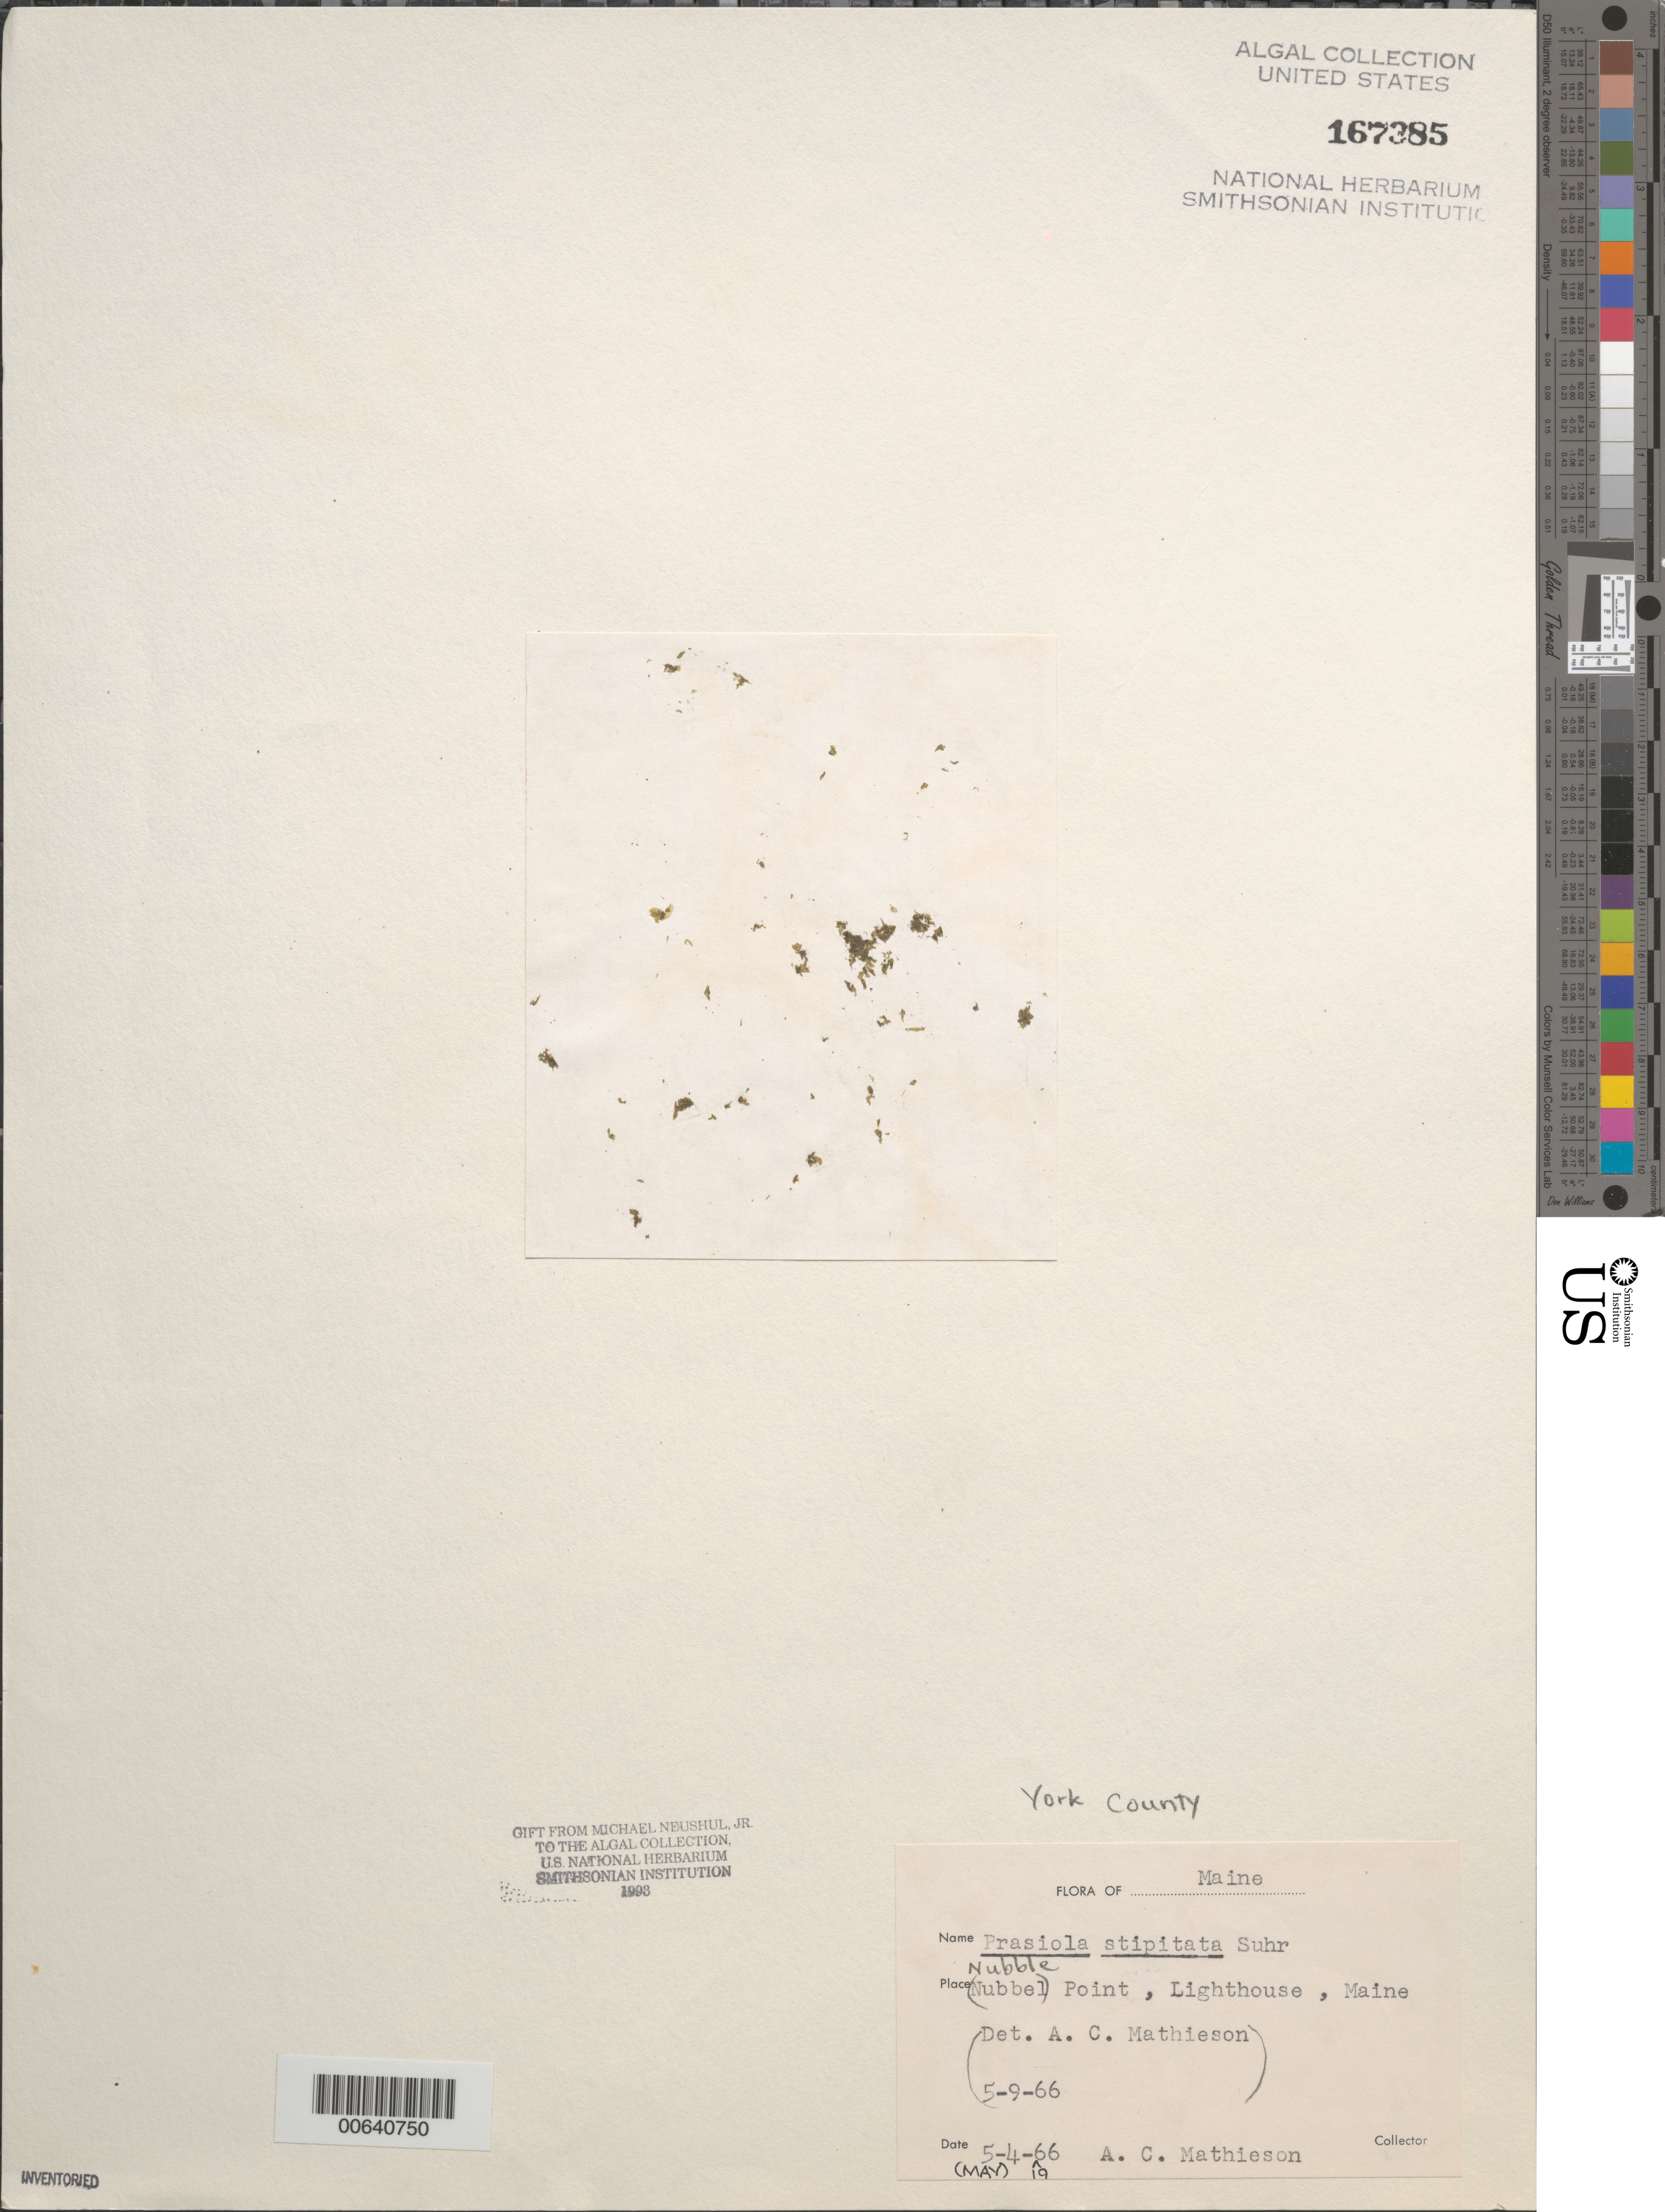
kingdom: Plantae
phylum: Chlorophyta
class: Trebouxiophyceae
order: Prasiolales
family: Prasiolaceae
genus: Prasiola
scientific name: Prasiola stipitata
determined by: Mathieson, A. C.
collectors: A. C. Mathieson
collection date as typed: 04 May 1966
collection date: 1966-05-04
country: United States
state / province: Maine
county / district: York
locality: Nubble Point (Nubbel Point), Nubble Lighthouse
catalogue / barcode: US 167385